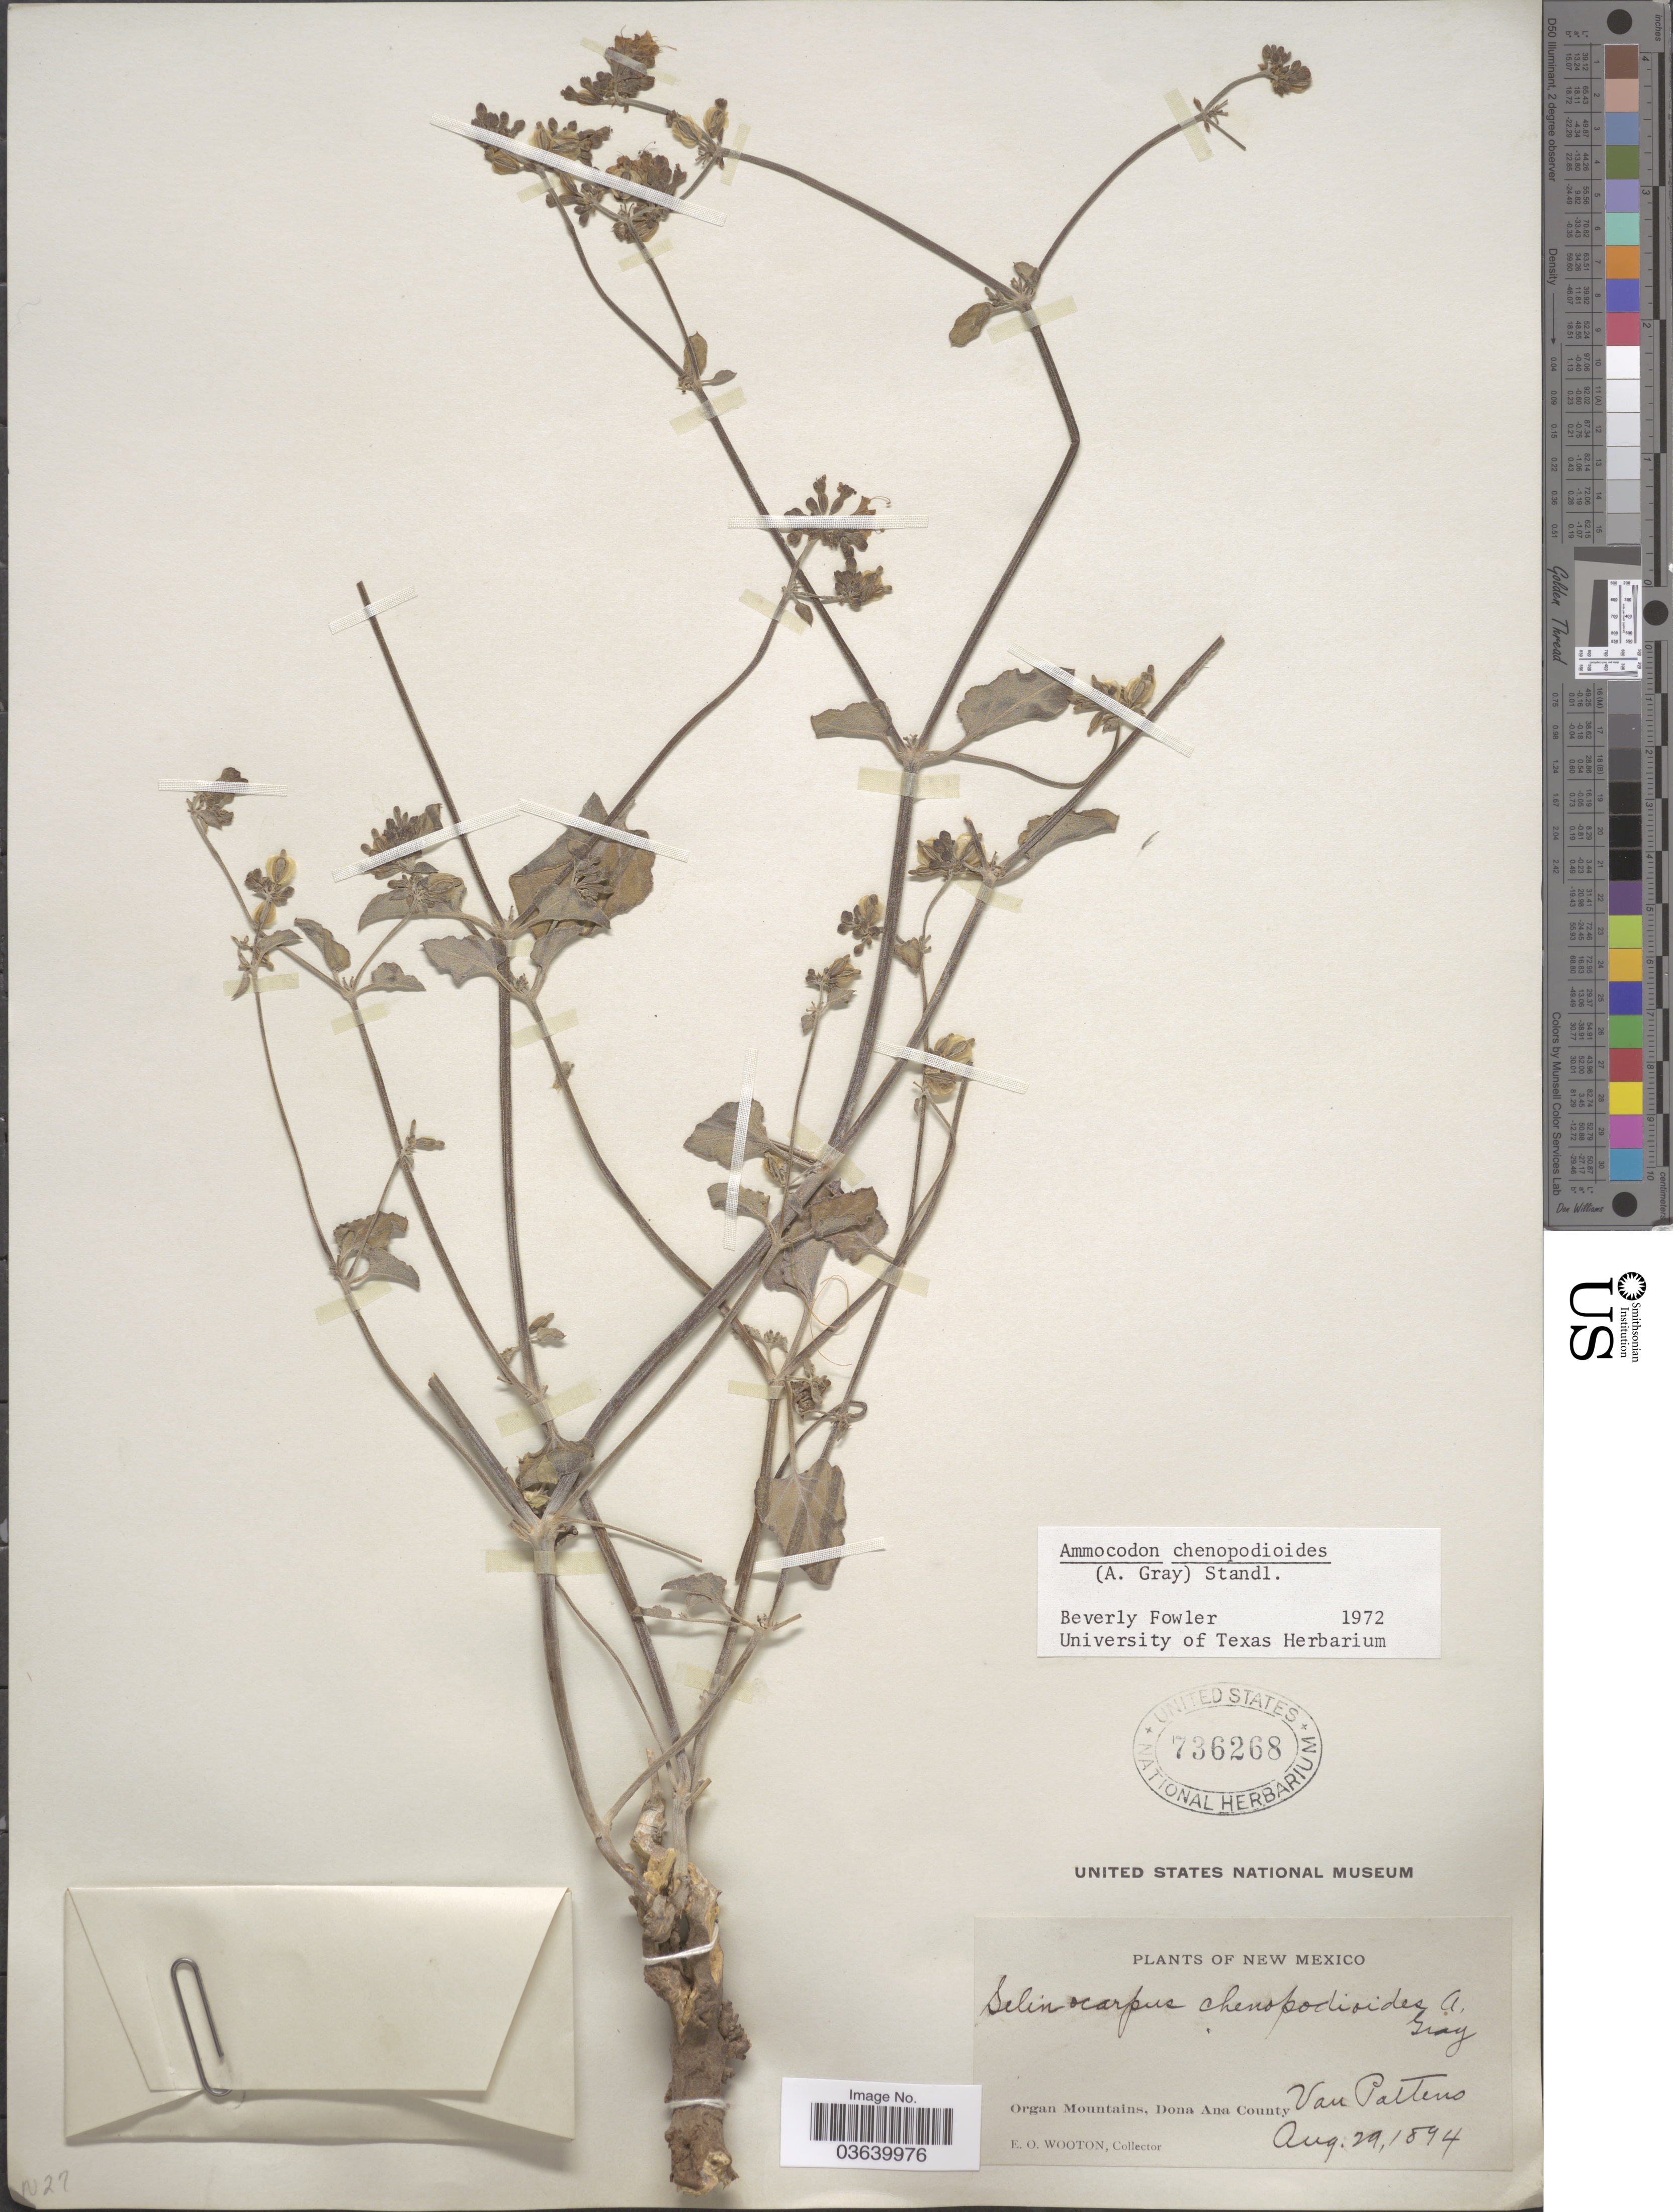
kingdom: Plantae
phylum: Tracheophyta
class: Magnoliopsida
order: Caryophyllales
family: Nyctaginaceae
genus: Acleisanthes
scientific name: Acleisanthes chenopodioides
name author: (A. Gray) R.A. Levin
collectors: E. O. Wooton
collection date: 1894-08-29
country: United States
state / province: New Mexico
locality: Organ Mountains, Dona Ana County. Van Pattens.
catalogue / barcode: US 736268